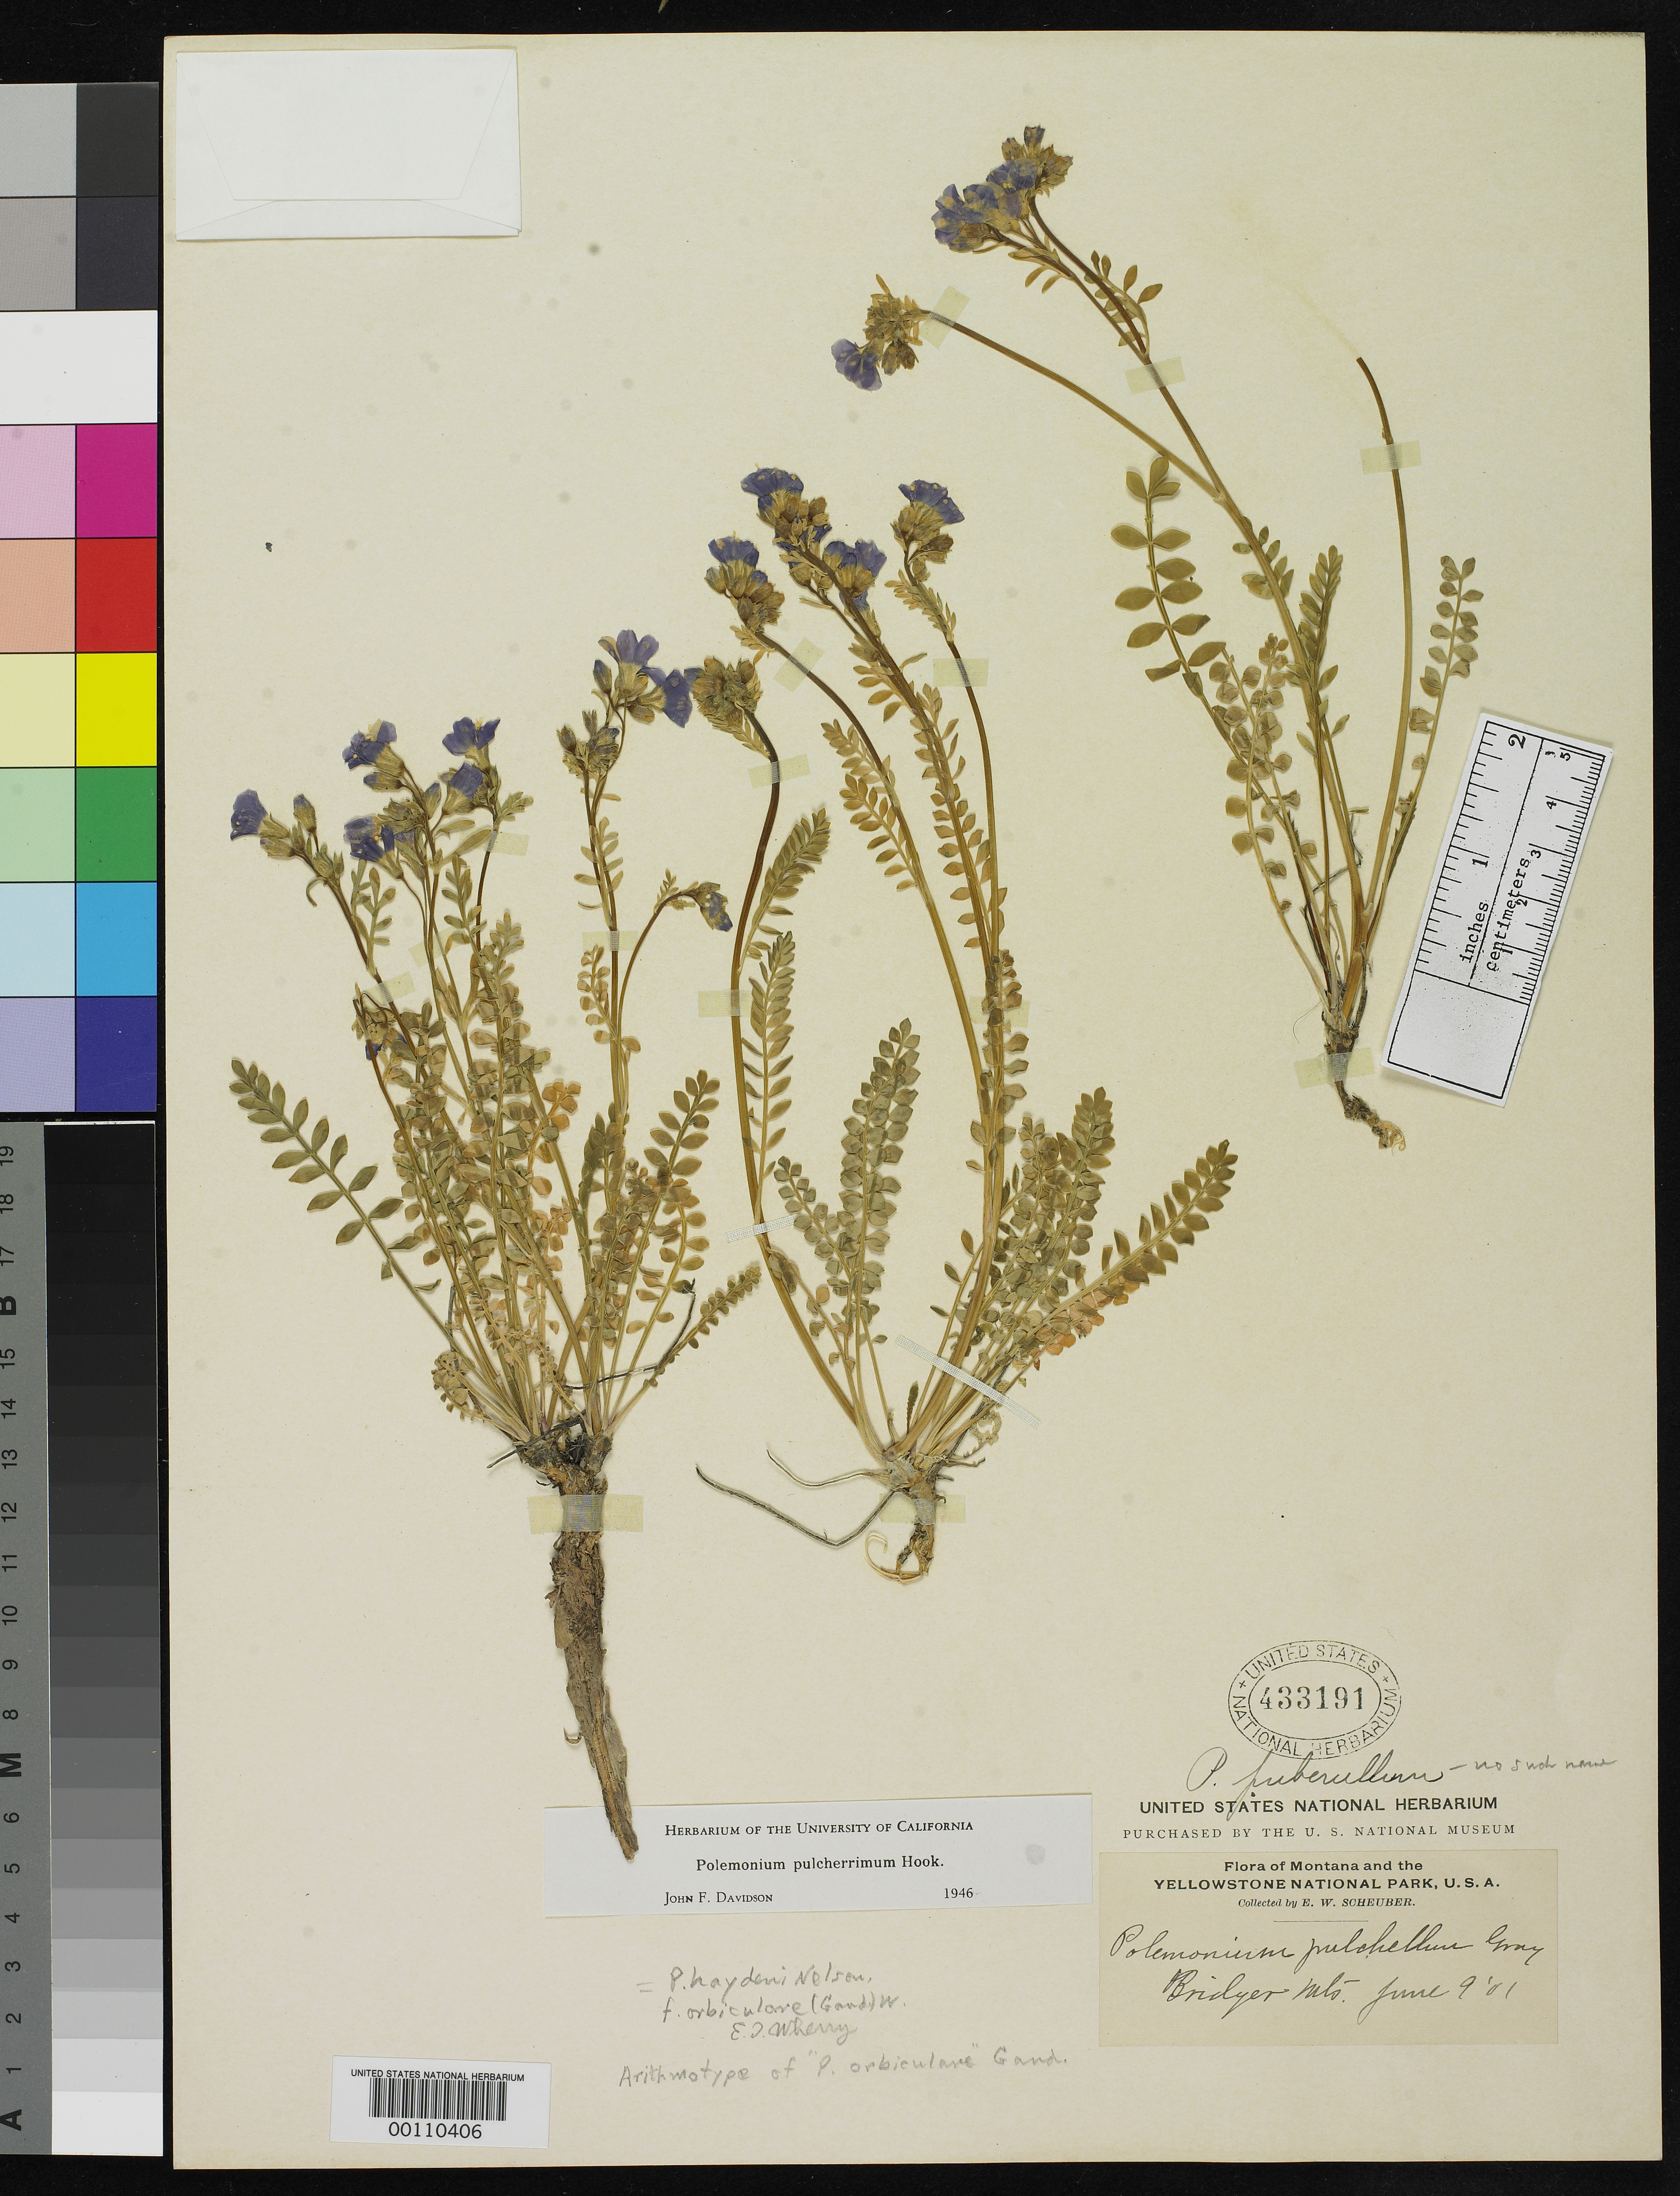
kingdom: Plantae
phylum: Tracheophyta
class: Magnoliopsida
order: Ericales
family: Polemoniaceae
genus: Polemonium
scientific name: Polemonium orbiculare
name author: Gand.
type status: Isotype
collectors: E. Scheuber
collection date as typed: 09 Jun 1901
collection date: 1901-06-09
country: United States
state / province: Montana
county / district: Gallatin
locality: Bridger Mtns.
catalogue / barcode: US 433191